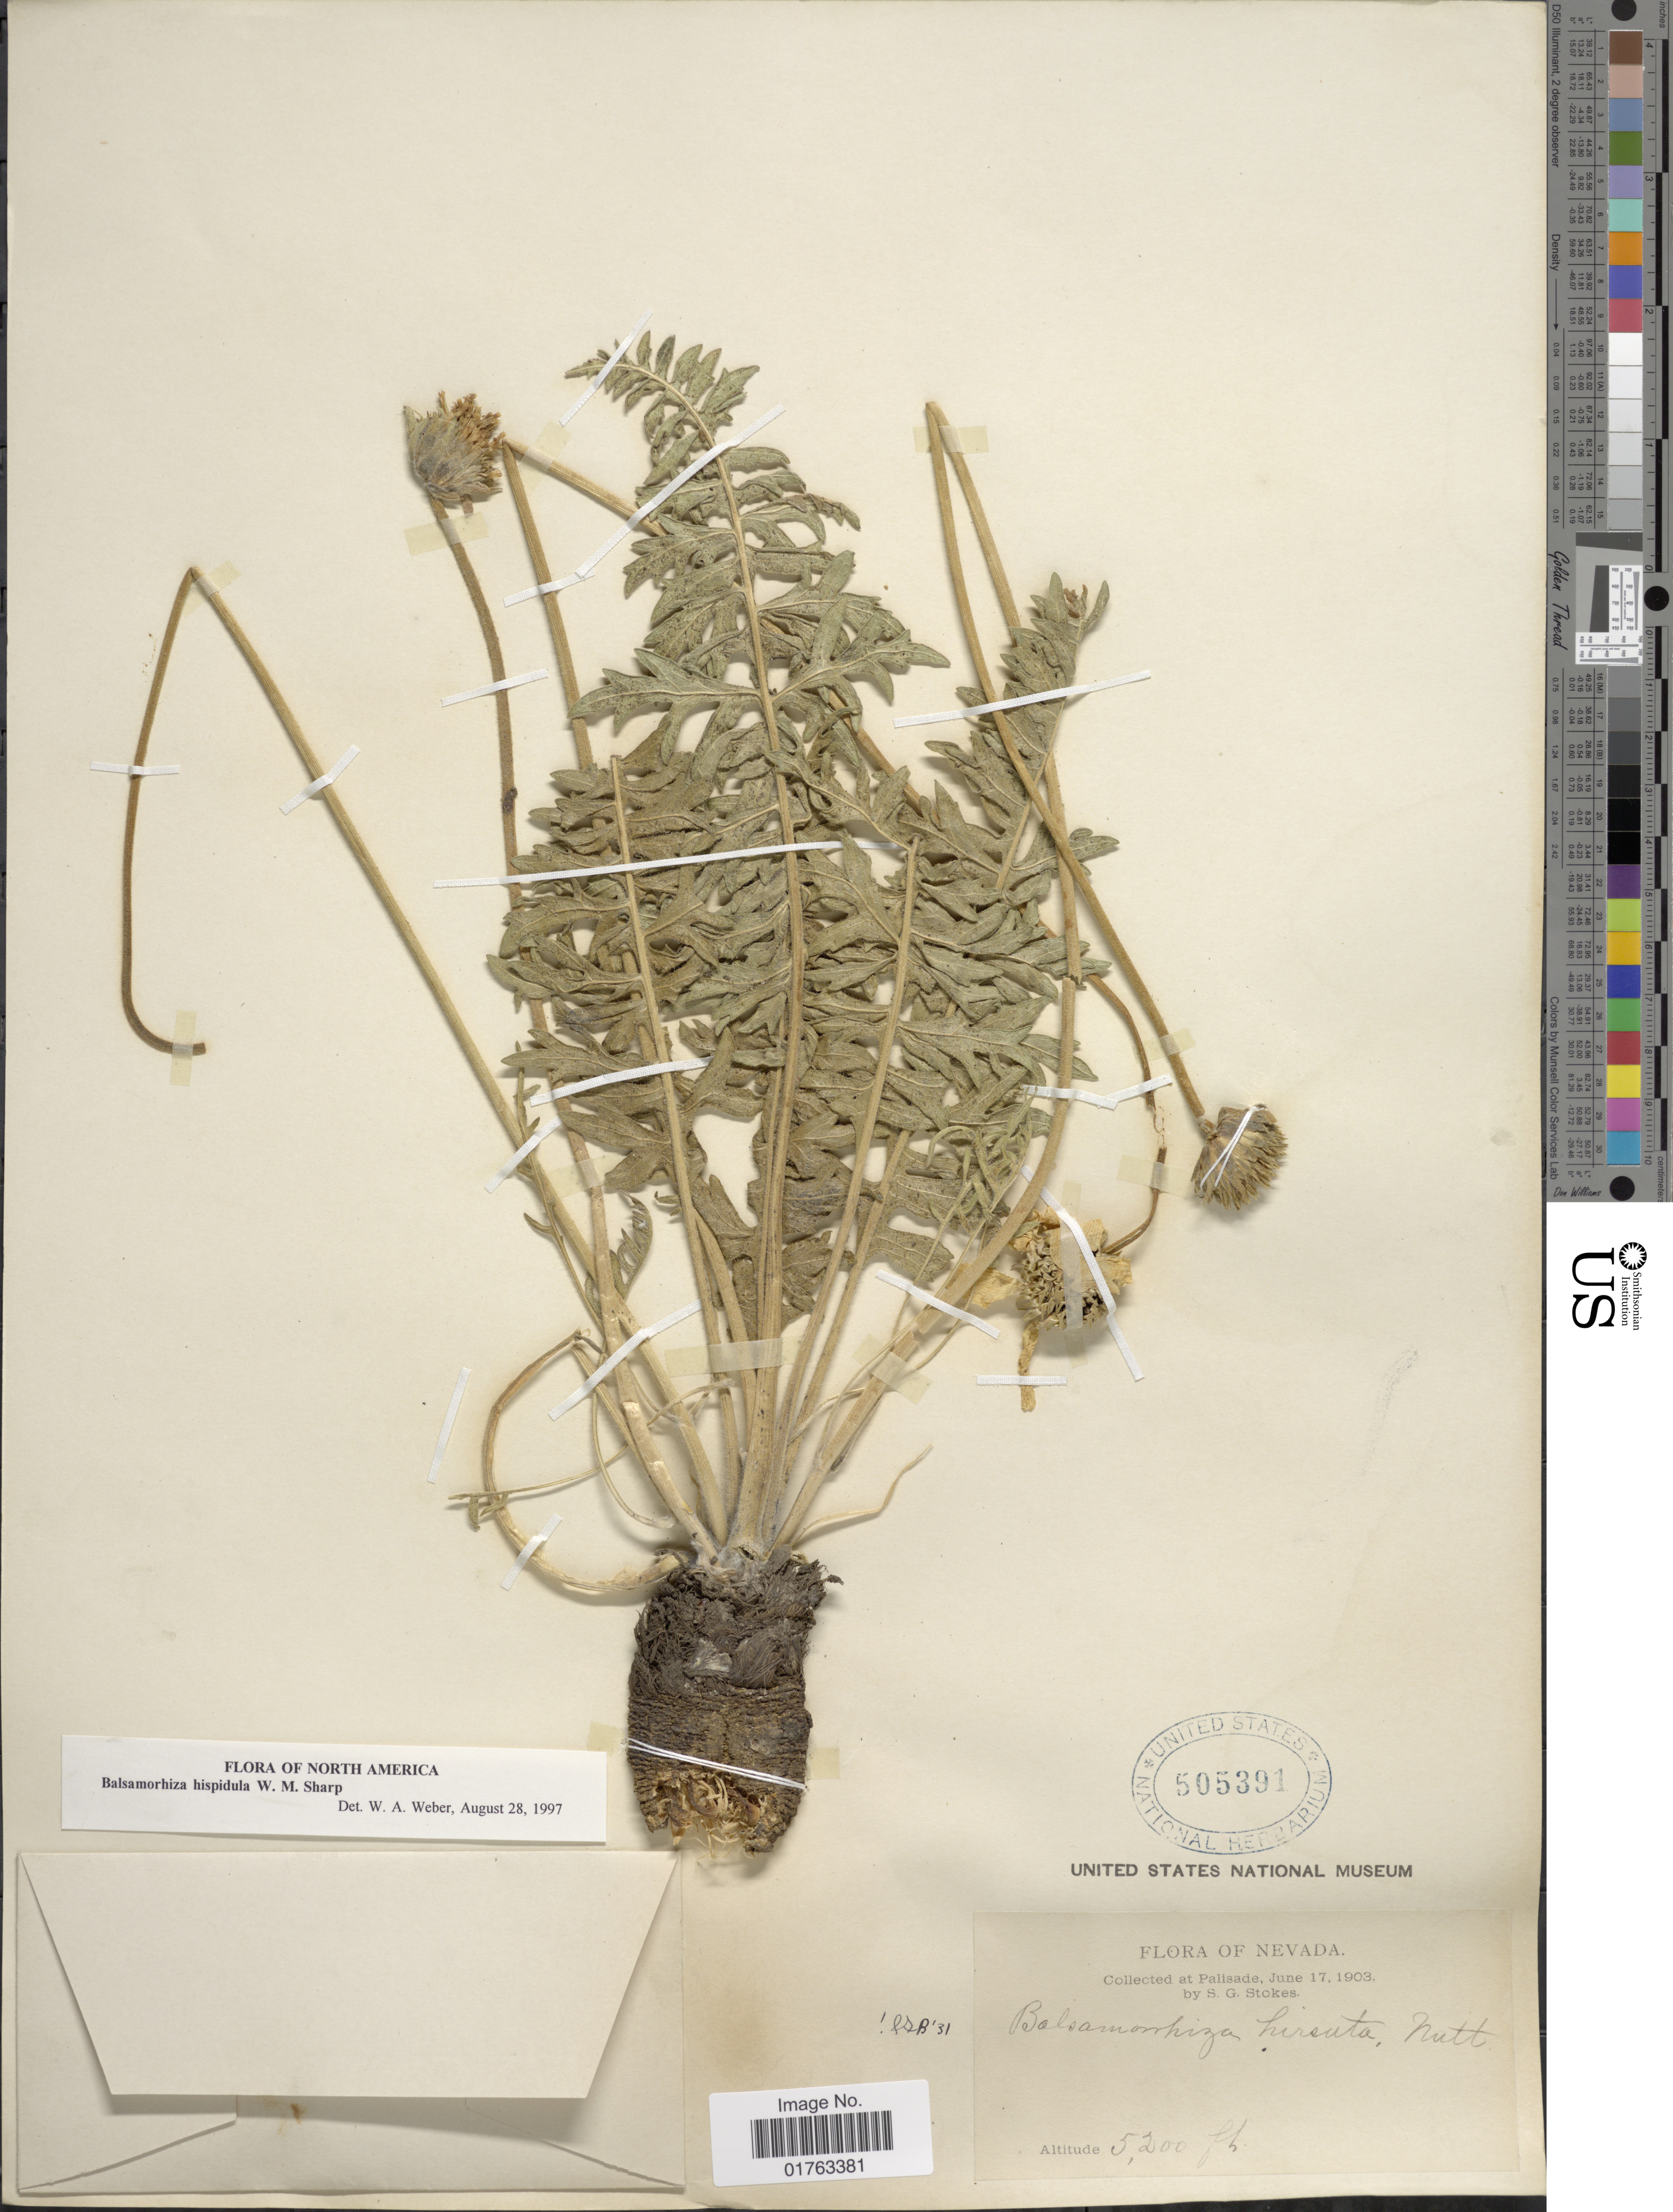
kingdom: Plantae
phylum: Tracheophyta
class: Magnoliopsida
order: Asterales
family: Asteraceae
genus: Balsamorhiza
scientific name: Balsamorhiza hispidula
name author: W.M. Sharp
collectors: S. G. Stokes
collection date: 1903-06-17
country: United States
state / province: Nevada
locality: Palissad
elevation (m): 1585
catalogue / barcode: US 505391